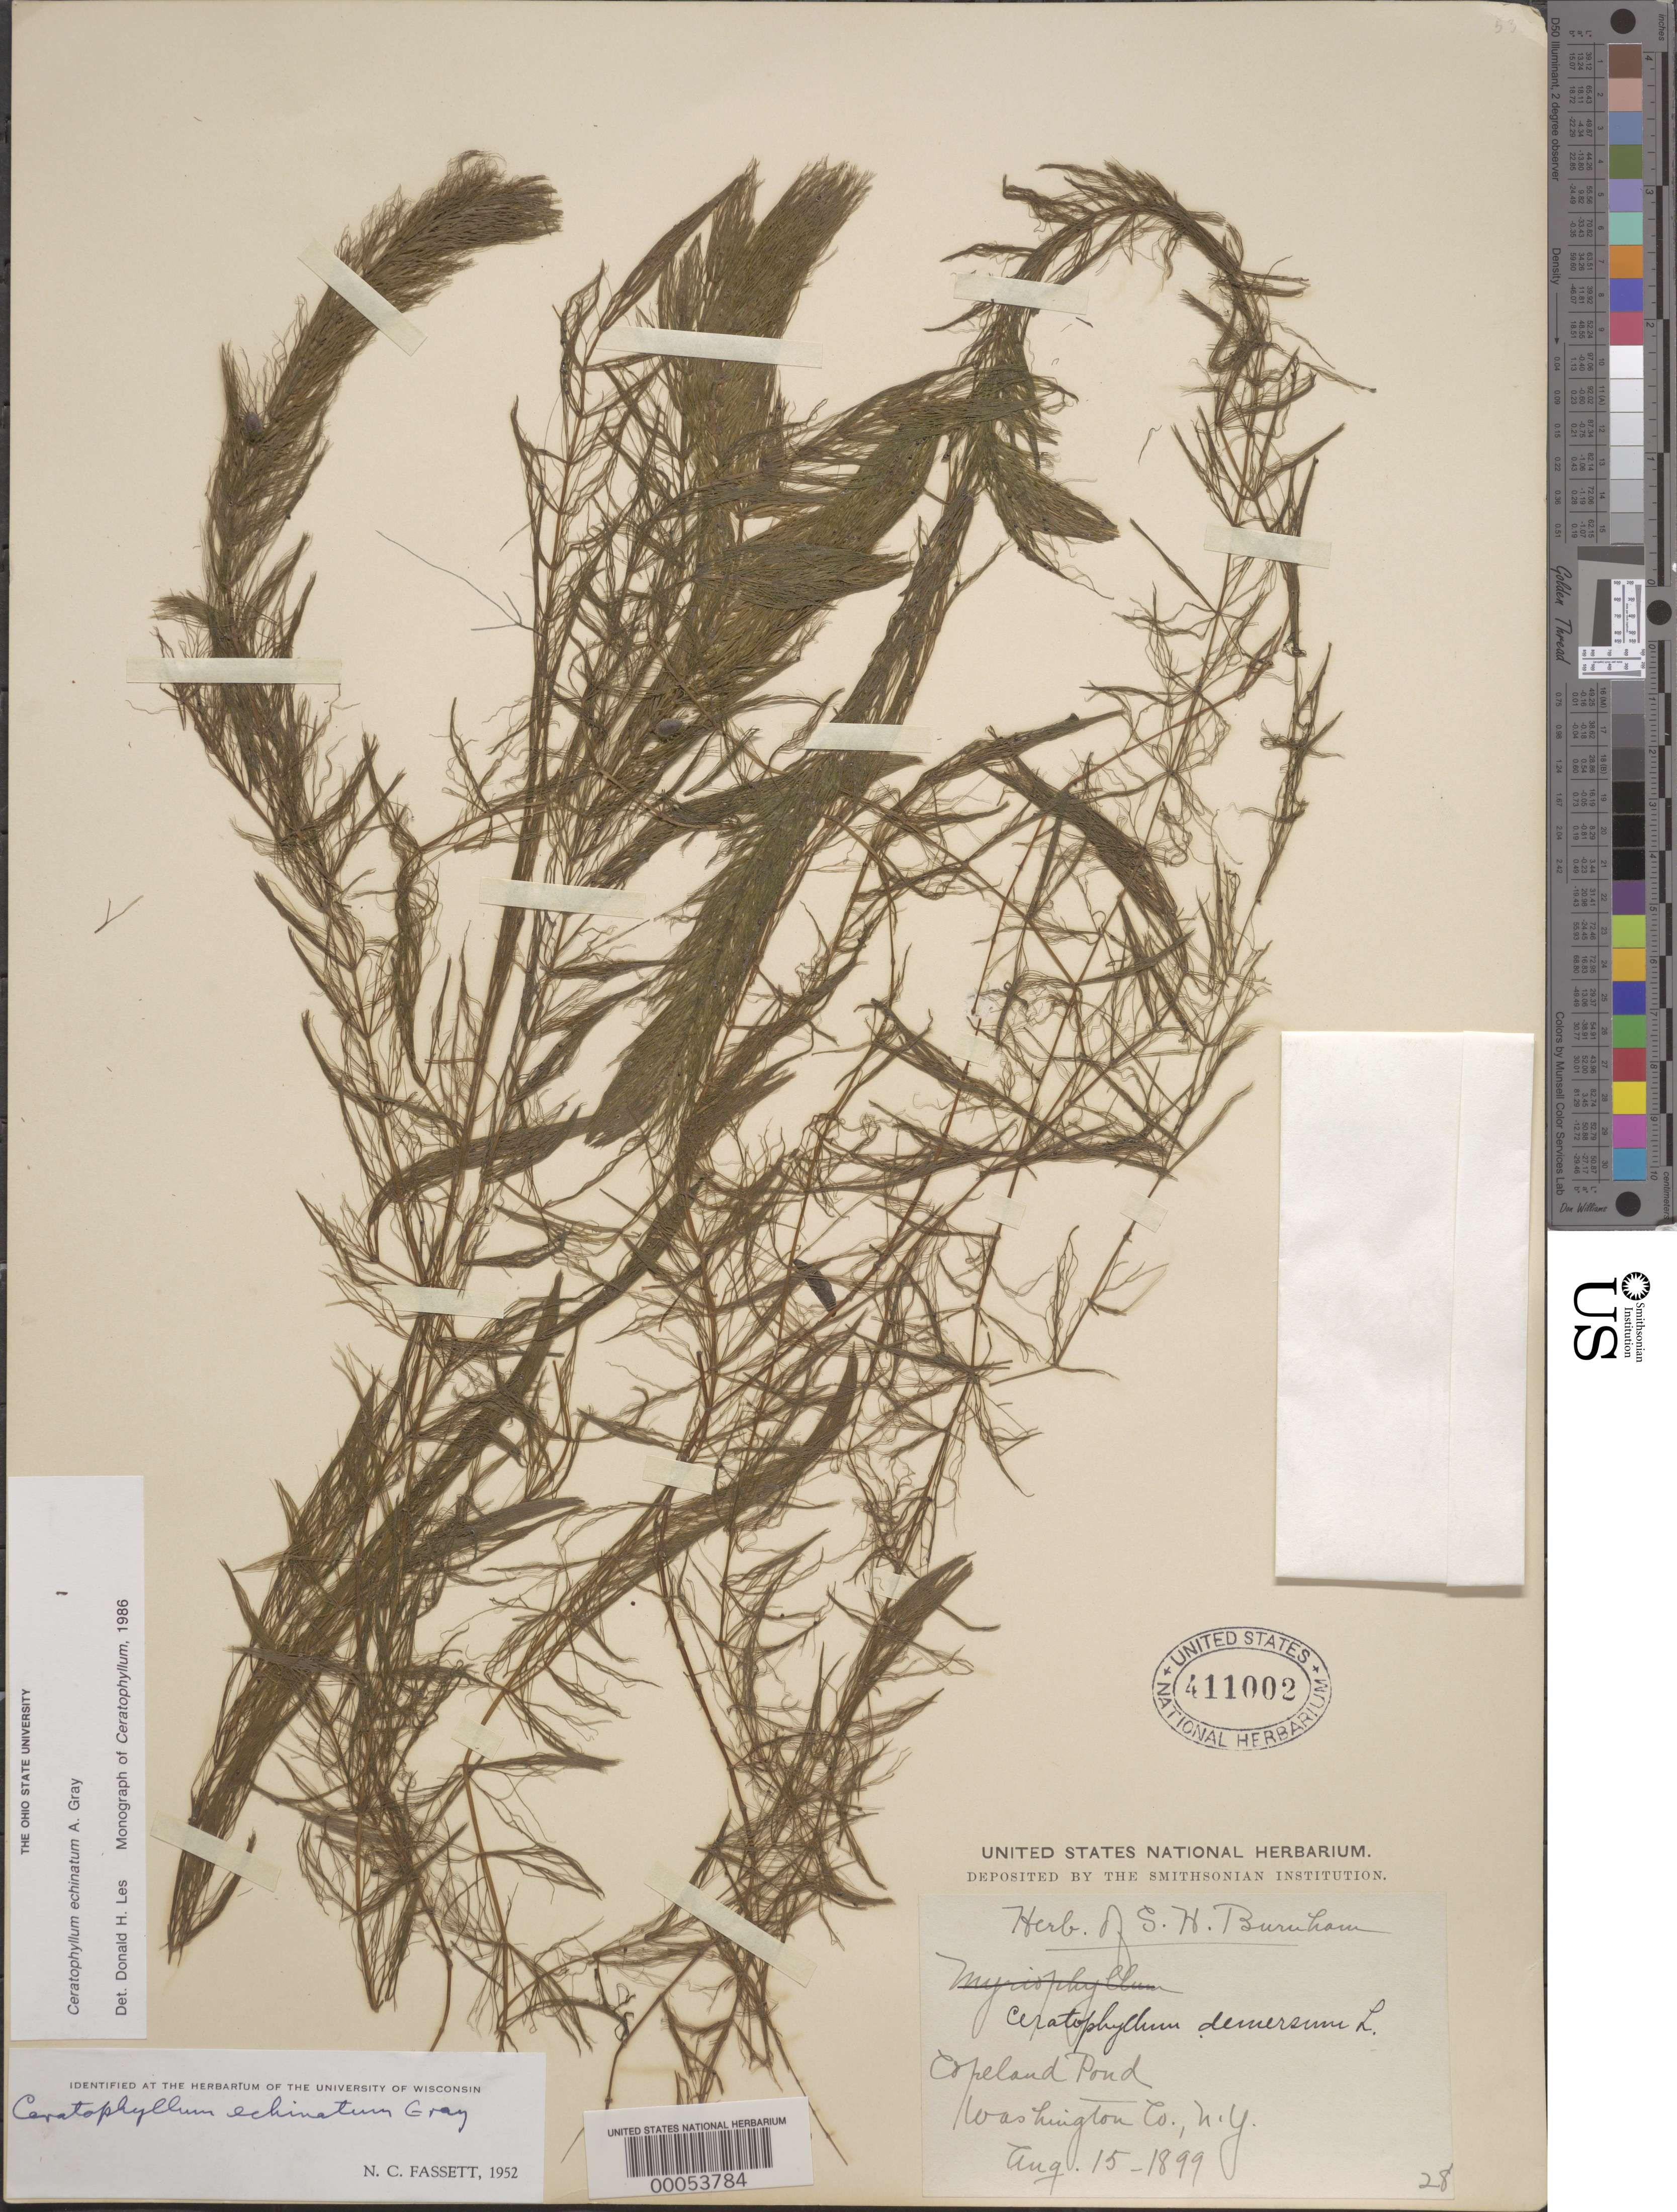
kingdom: Plantae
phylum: Tracheophyta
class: Magnoliopsida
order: Ceratophyllales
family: Ceratophyllaceae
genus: Ceratophyllum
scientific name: Ceratophyllum demersum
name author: L.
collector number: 28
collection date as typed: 15 Aug 1899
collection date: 1899-08-15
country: United States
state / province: New York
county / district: Washington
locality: Copeland pond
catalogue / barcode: US 411002